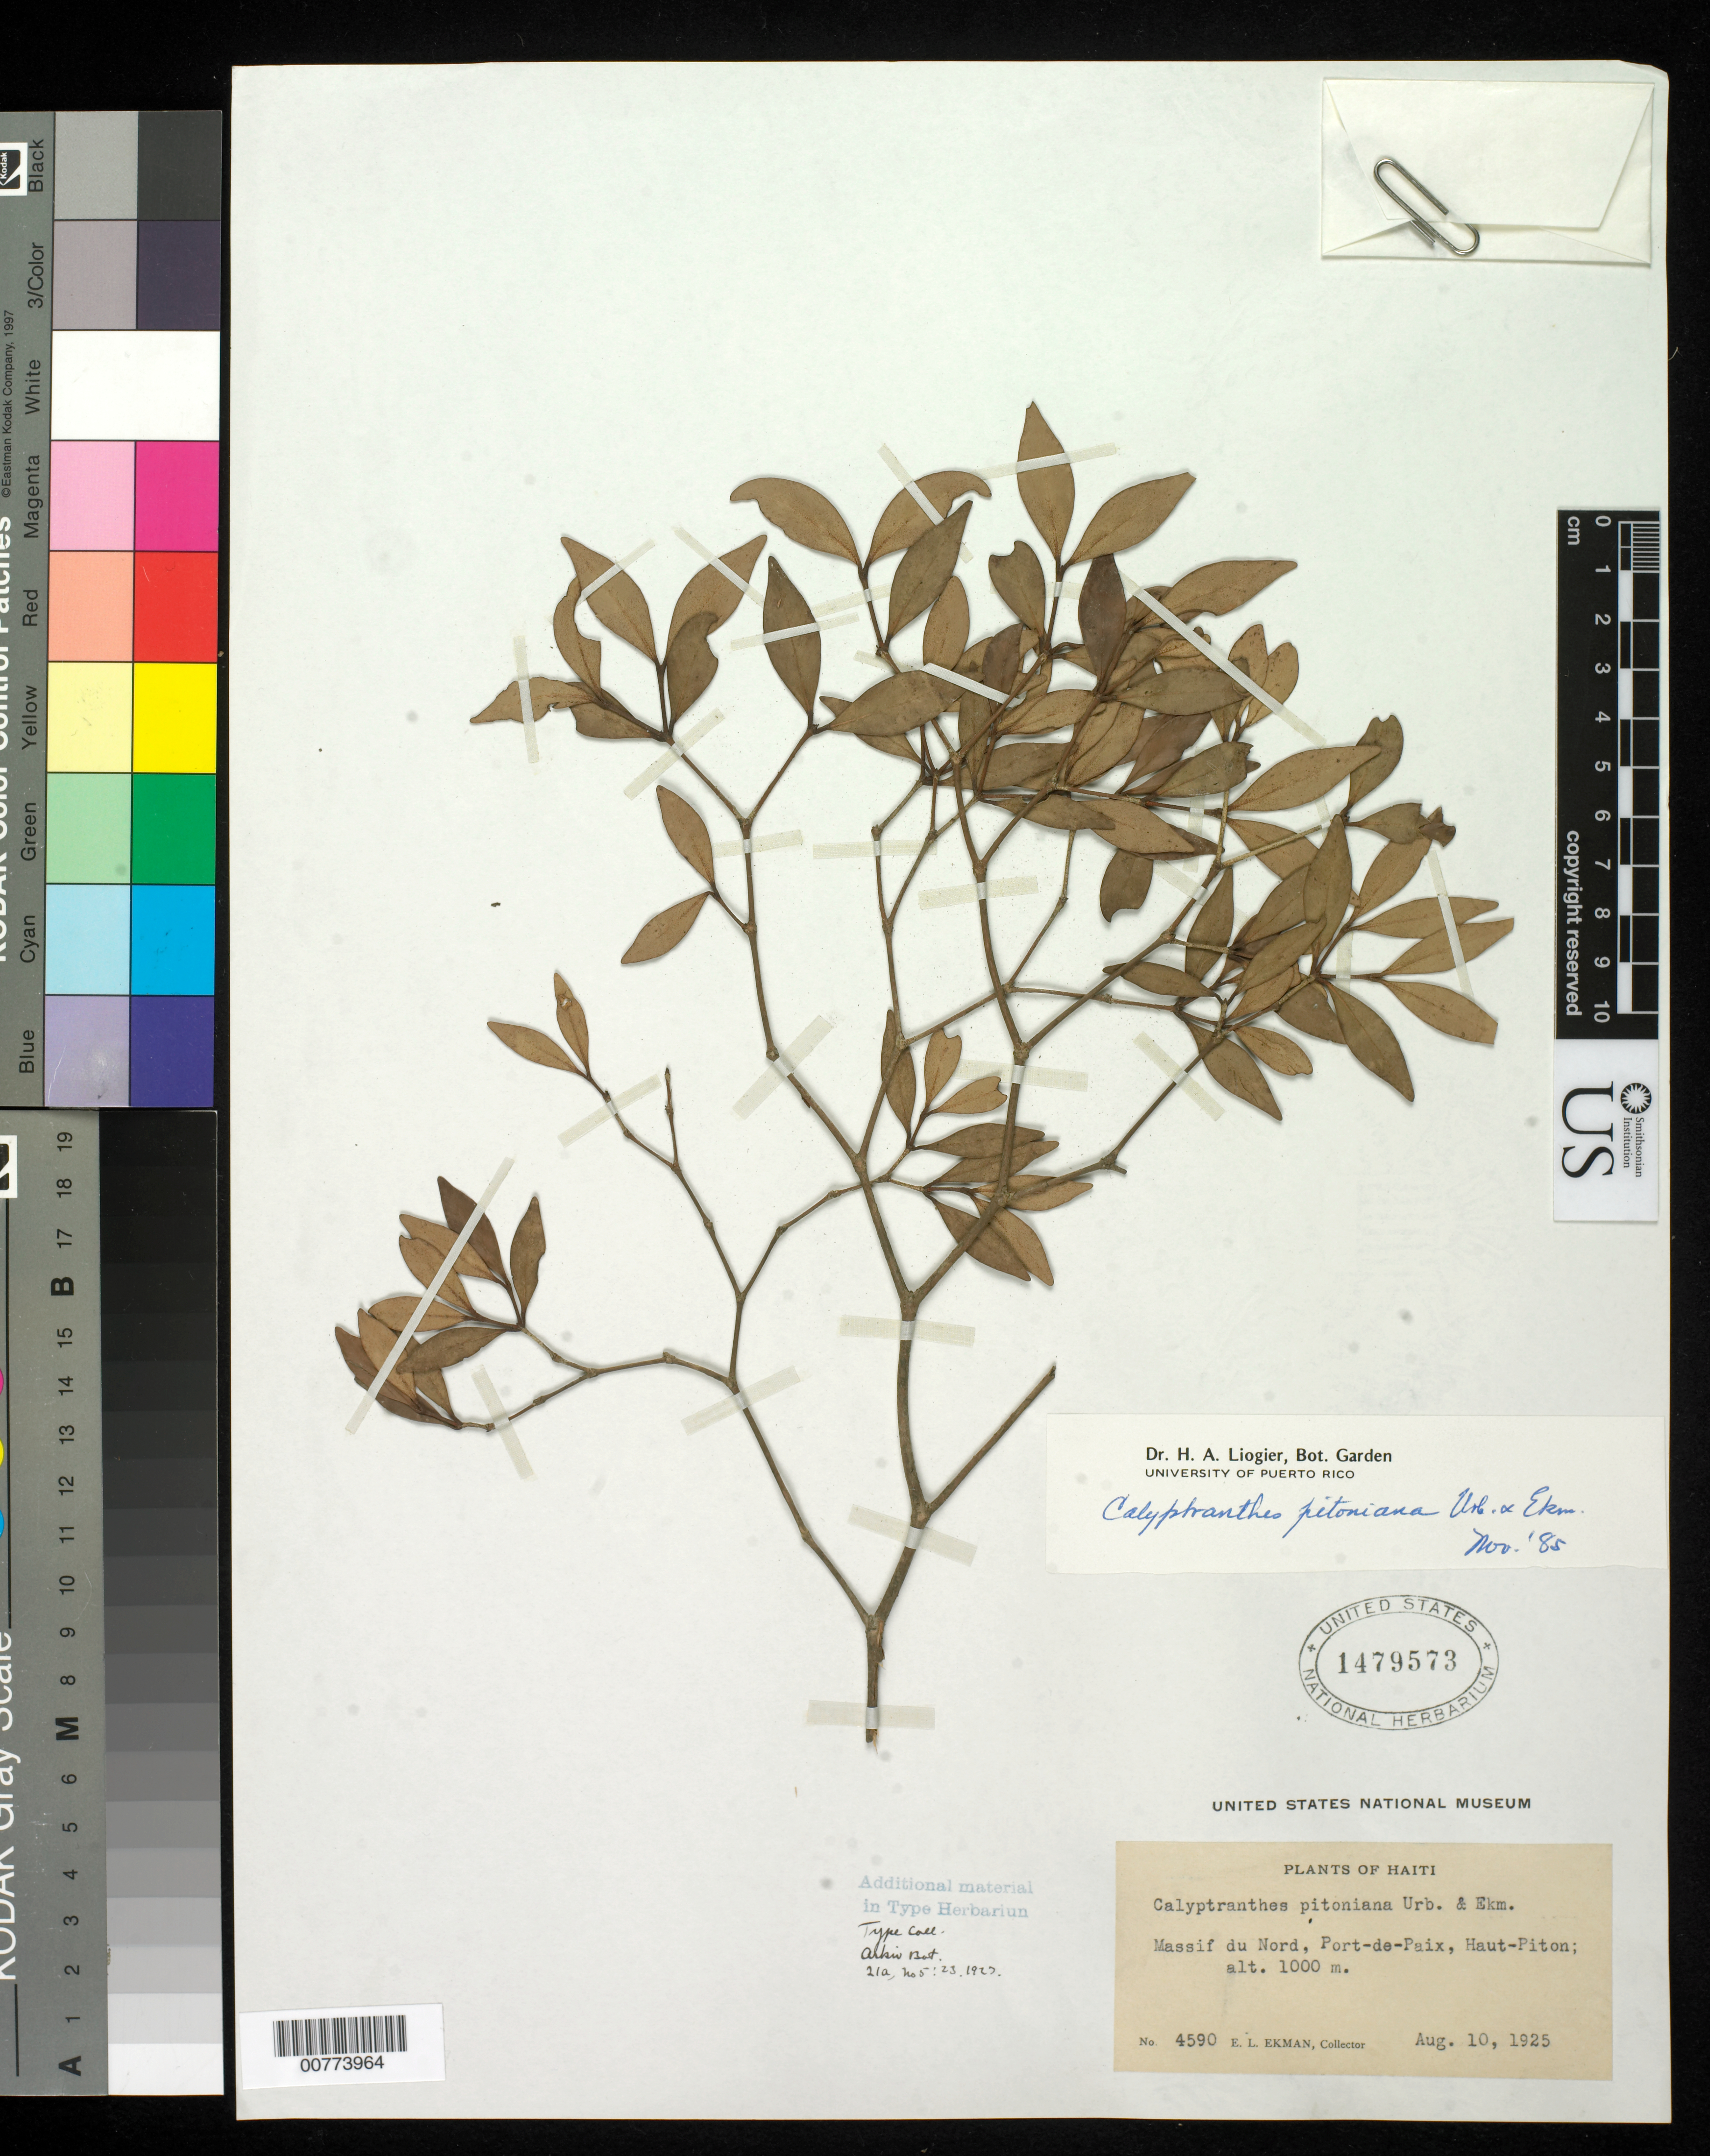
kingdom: Plantae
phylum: Tracheophyta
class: Magnoliopsida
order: Myrtales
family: Myrtaceae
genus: Calyptranthes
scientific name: Calyptranthes pitoniana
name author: Urb. & Ekman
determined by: Liogier, Alain H.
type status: Isotype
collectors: E. L. Ekman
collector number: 4590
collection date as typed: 10 Aug 1925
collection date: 1925-08-10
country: Haiti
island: Hispaniola Island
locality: Massif du Nord, Port-de-Paix, Haut-Piton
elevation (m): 1000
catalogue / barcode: US 1479573